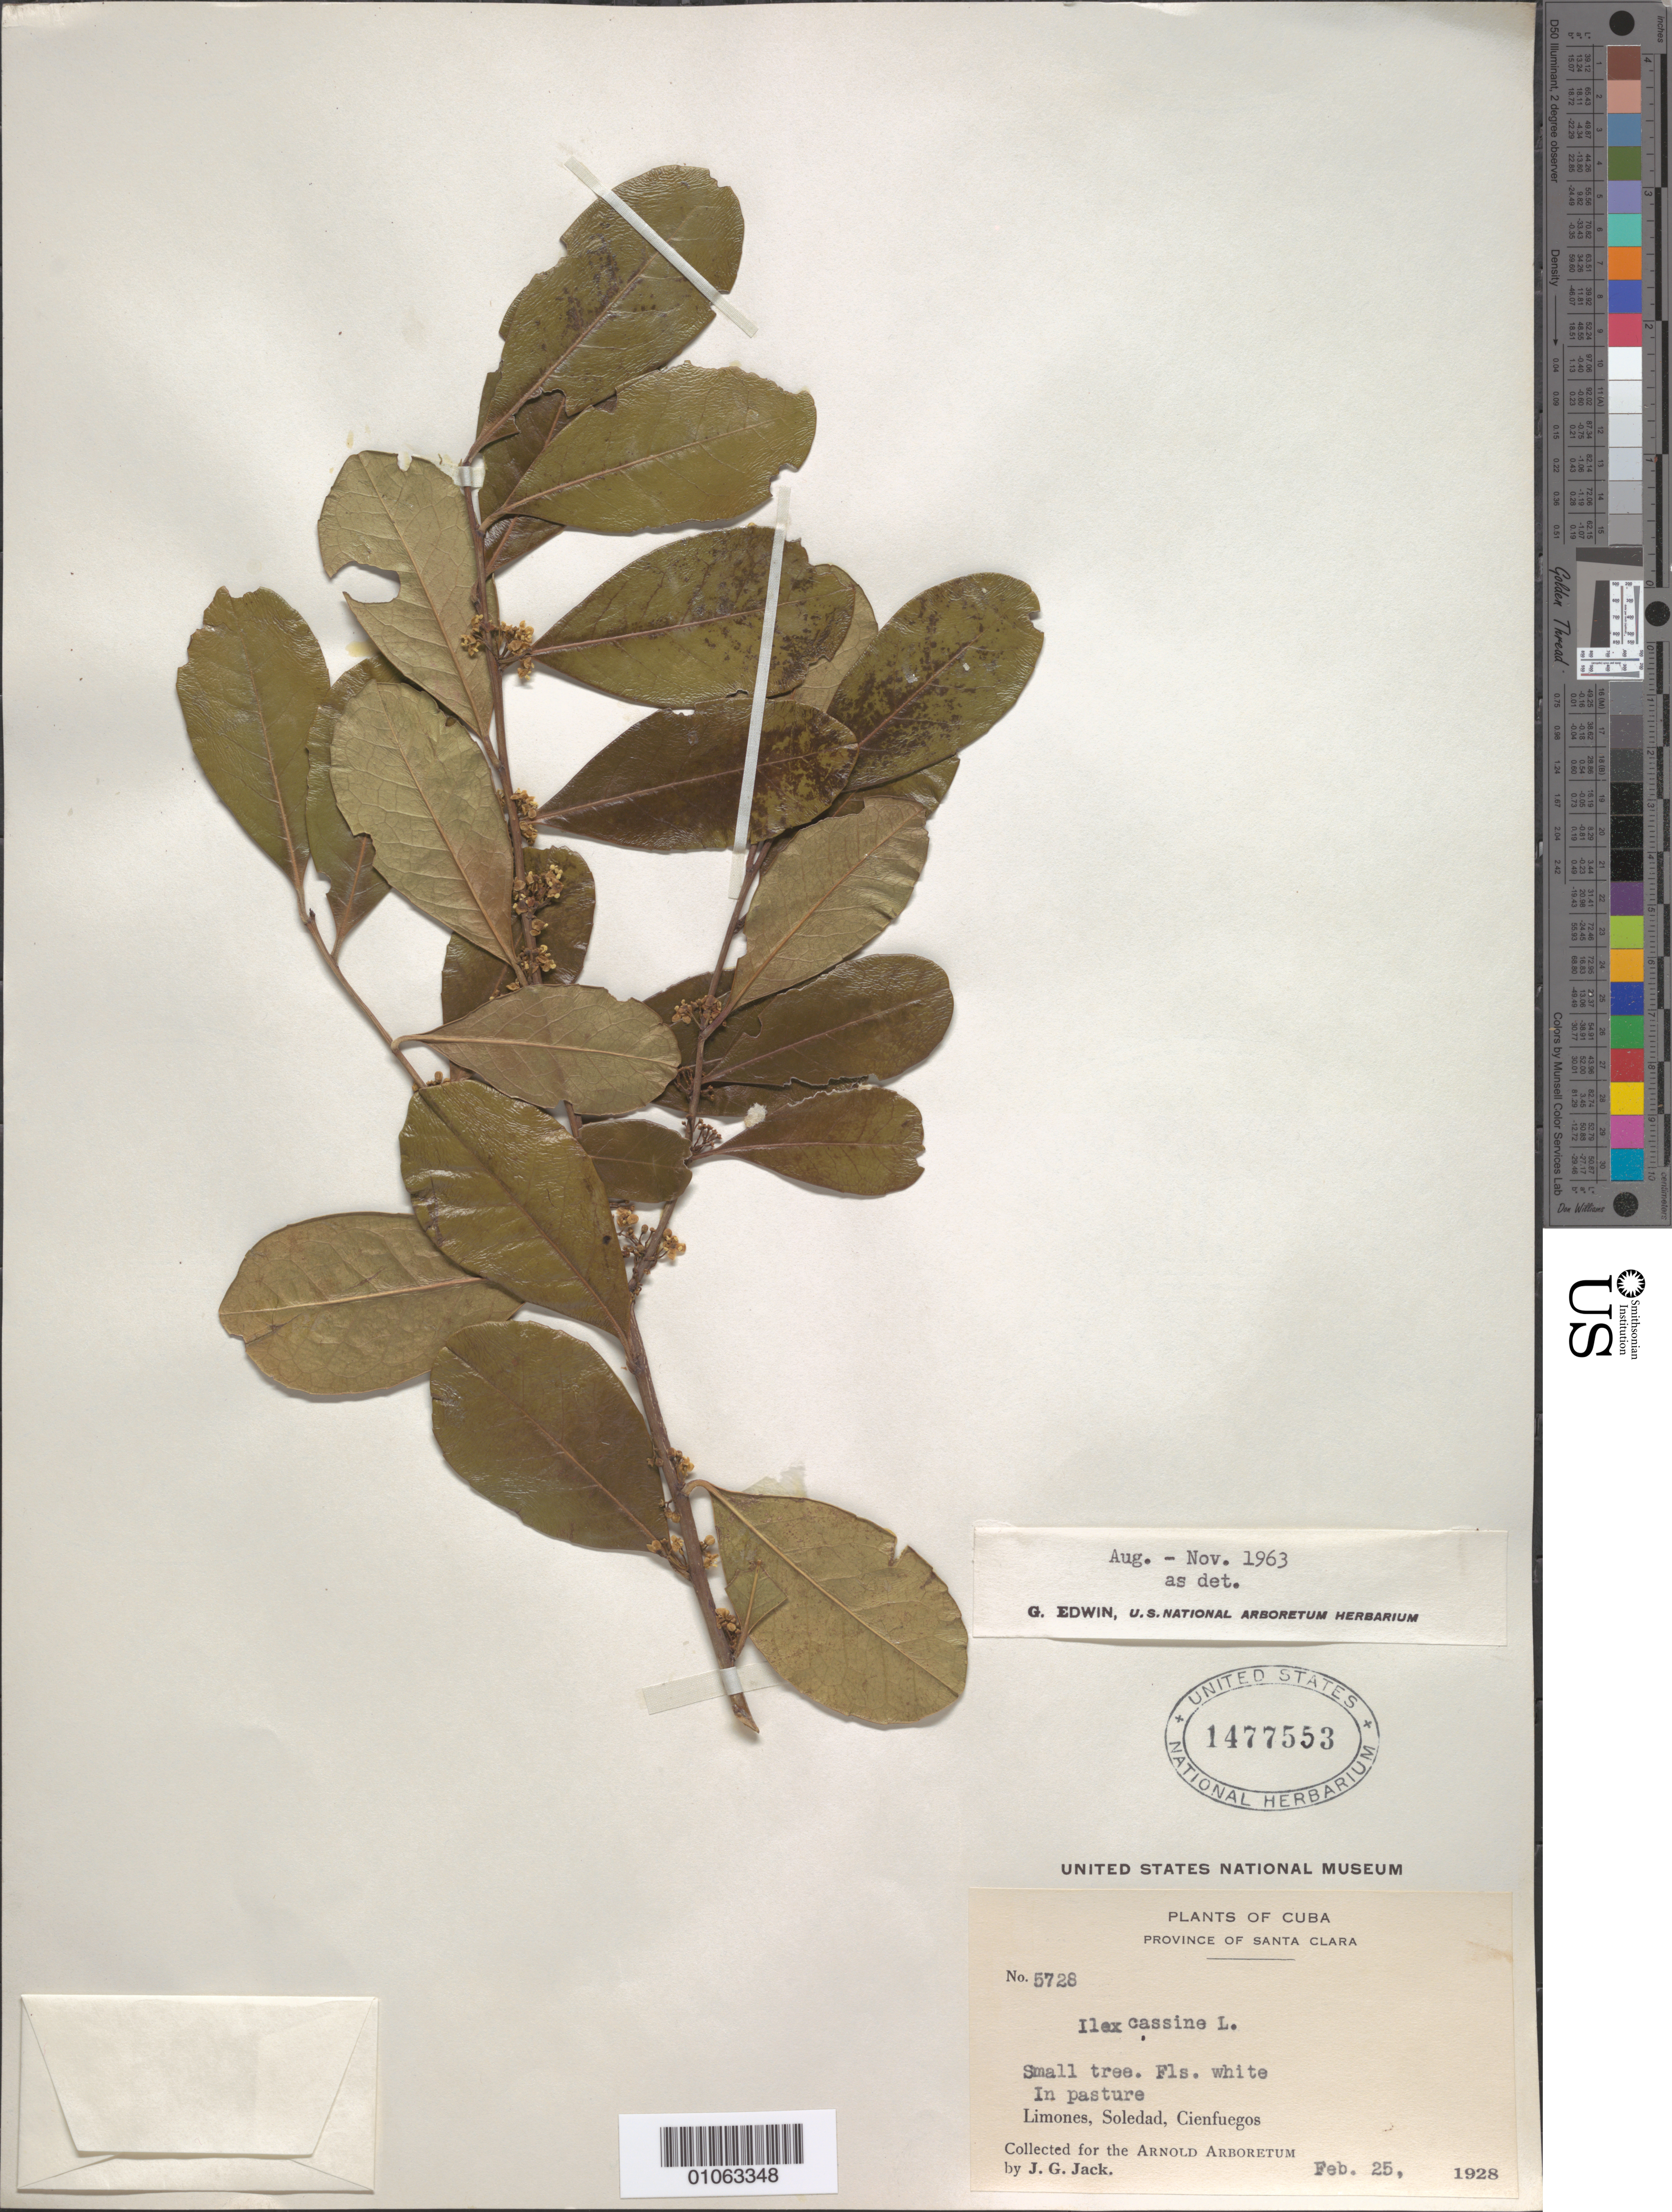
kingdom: Plantae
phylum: Tracheophyta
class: Magnoliopsida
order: Aquifoliales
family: Aquifoliaceae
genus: Ilex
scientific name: Ilex cassine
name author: L.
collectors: J. G. Jack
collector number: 5728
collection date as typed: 25 Feb 1928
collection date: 1928-02-25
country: Cuba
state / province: Cienfuegos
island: Cuba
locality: Limones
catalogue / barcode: US 1477553